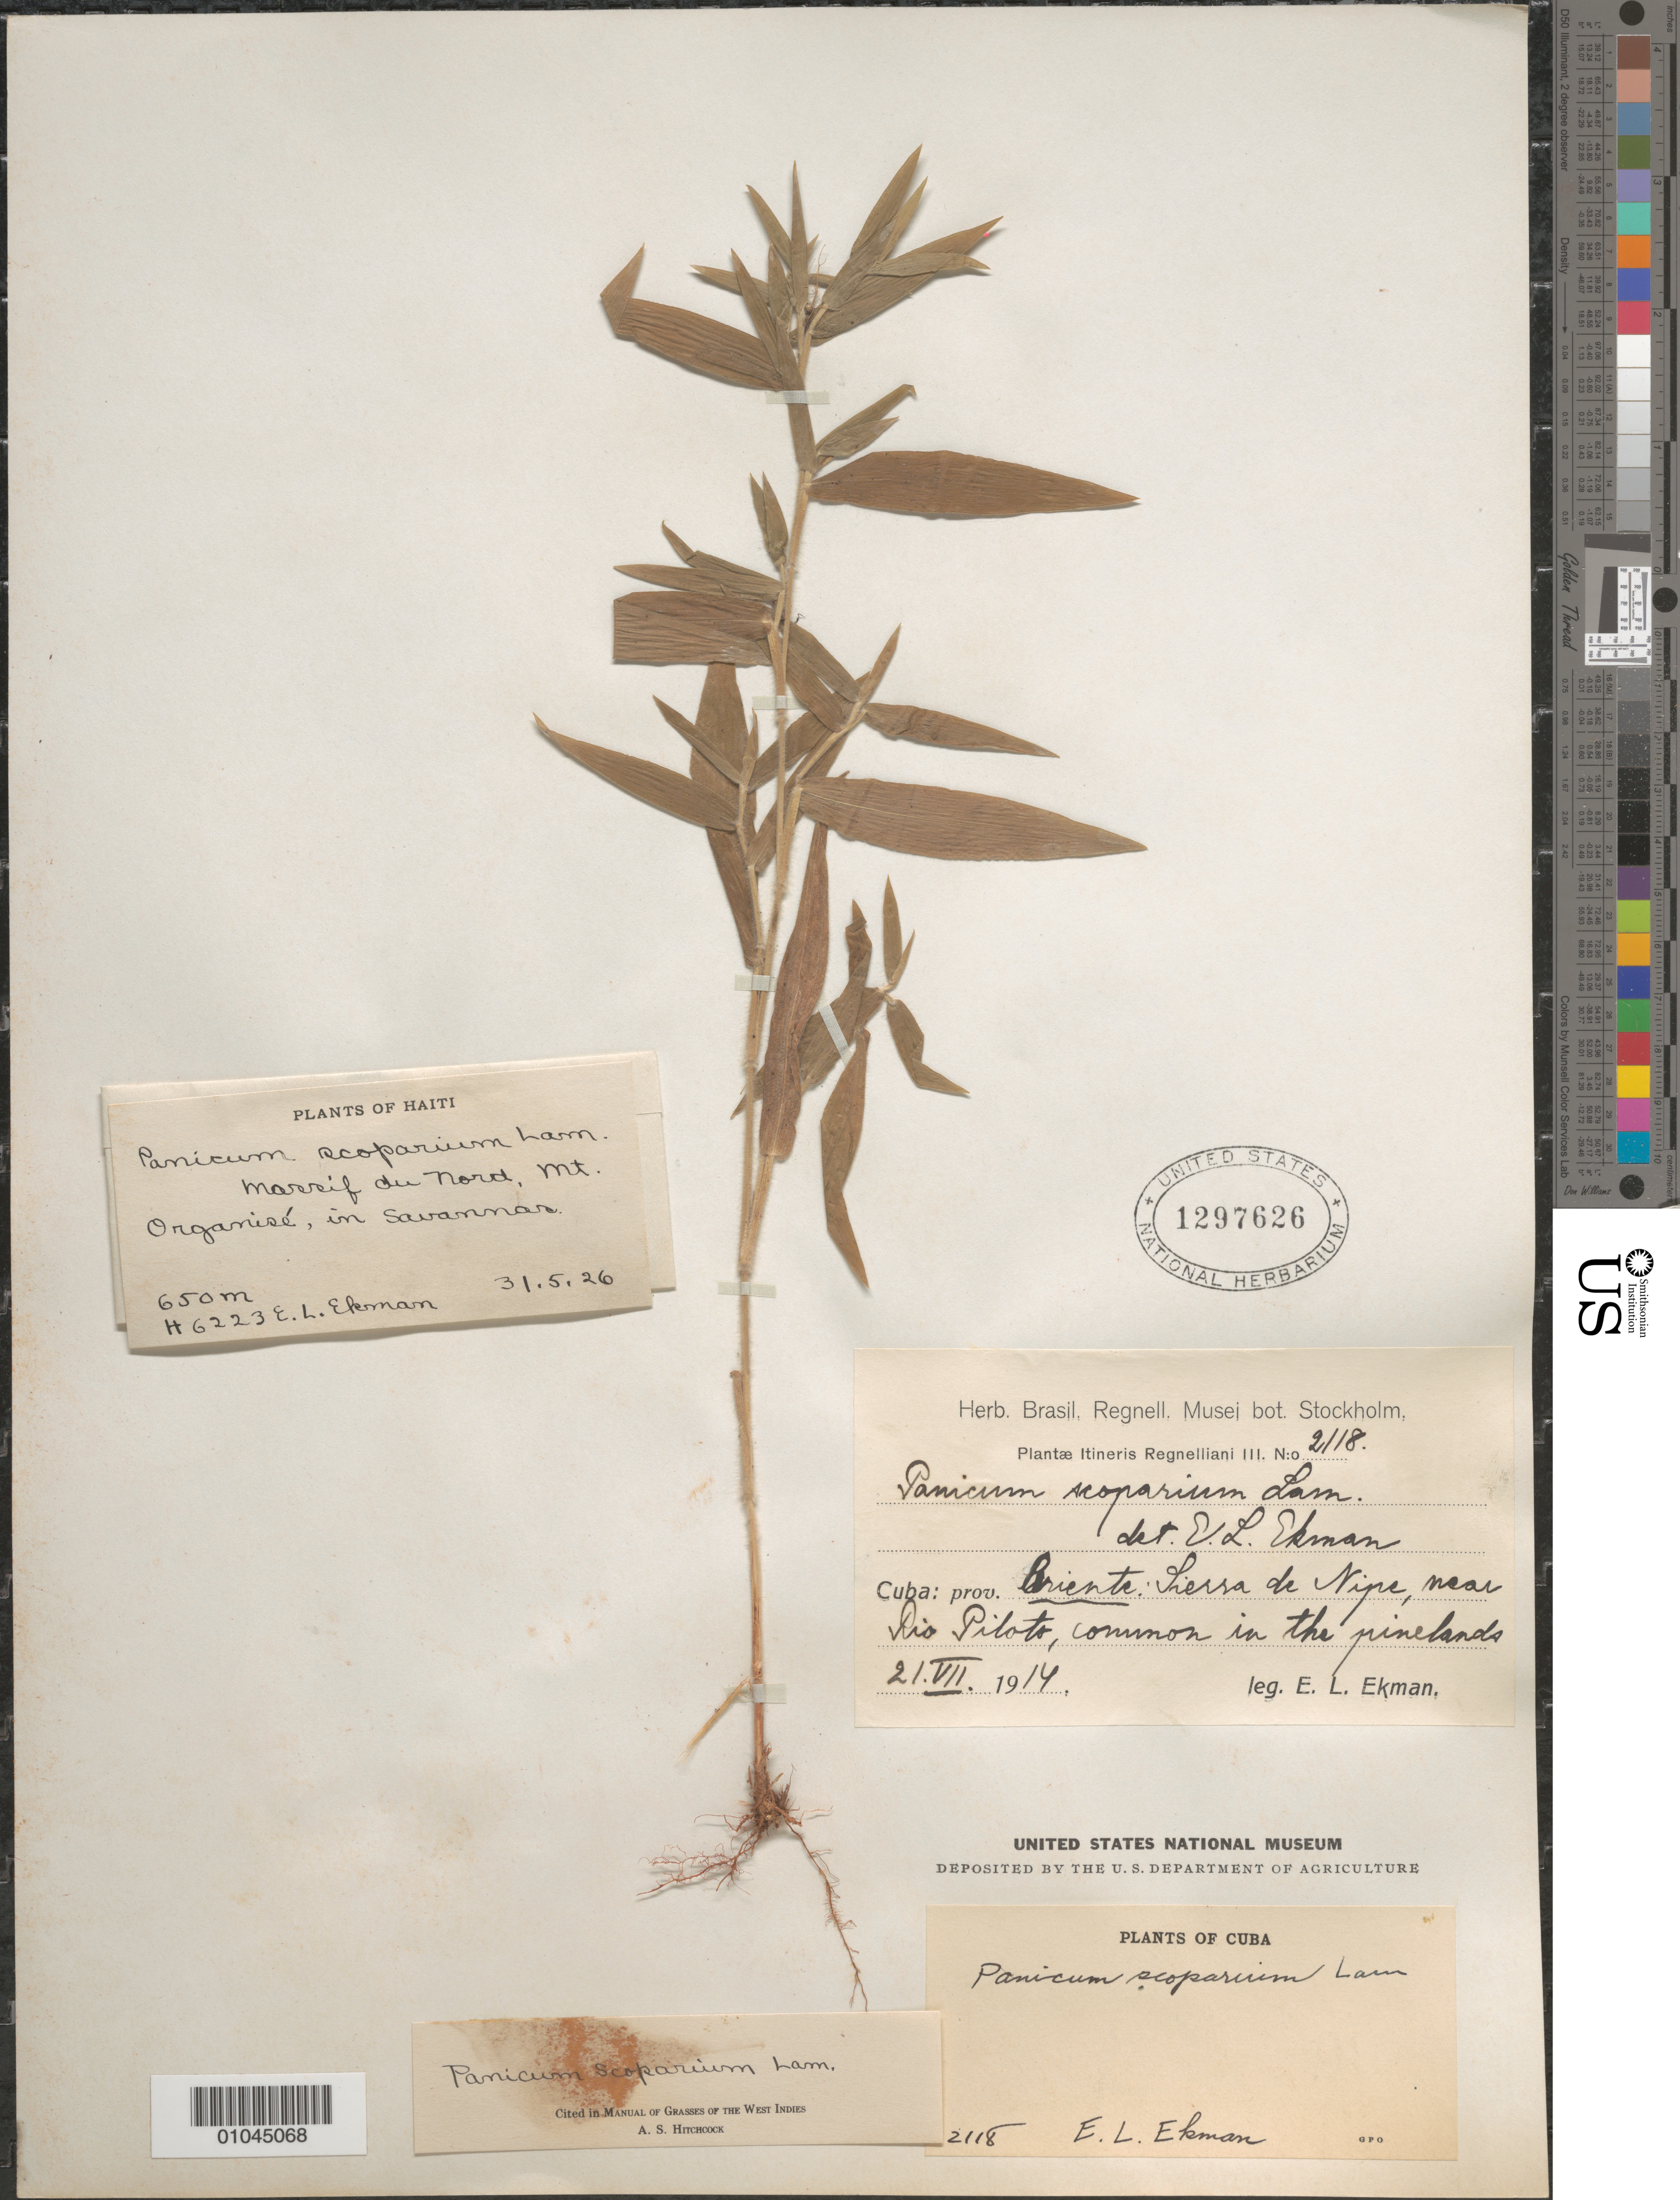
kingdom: Plantae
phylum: Tracheophyta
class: Liliopsida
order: Poales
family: Poaceae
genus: Panicum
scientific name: Panicum scoparium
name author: Lam.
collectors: E. L. Ekman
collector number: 2118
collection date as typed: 21 Jul 1914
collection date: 1914-07-21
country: Cuba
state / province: Holguín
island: Cuba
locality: Sierra de Nipe, near Rio Piloto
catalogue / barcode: US 1297626